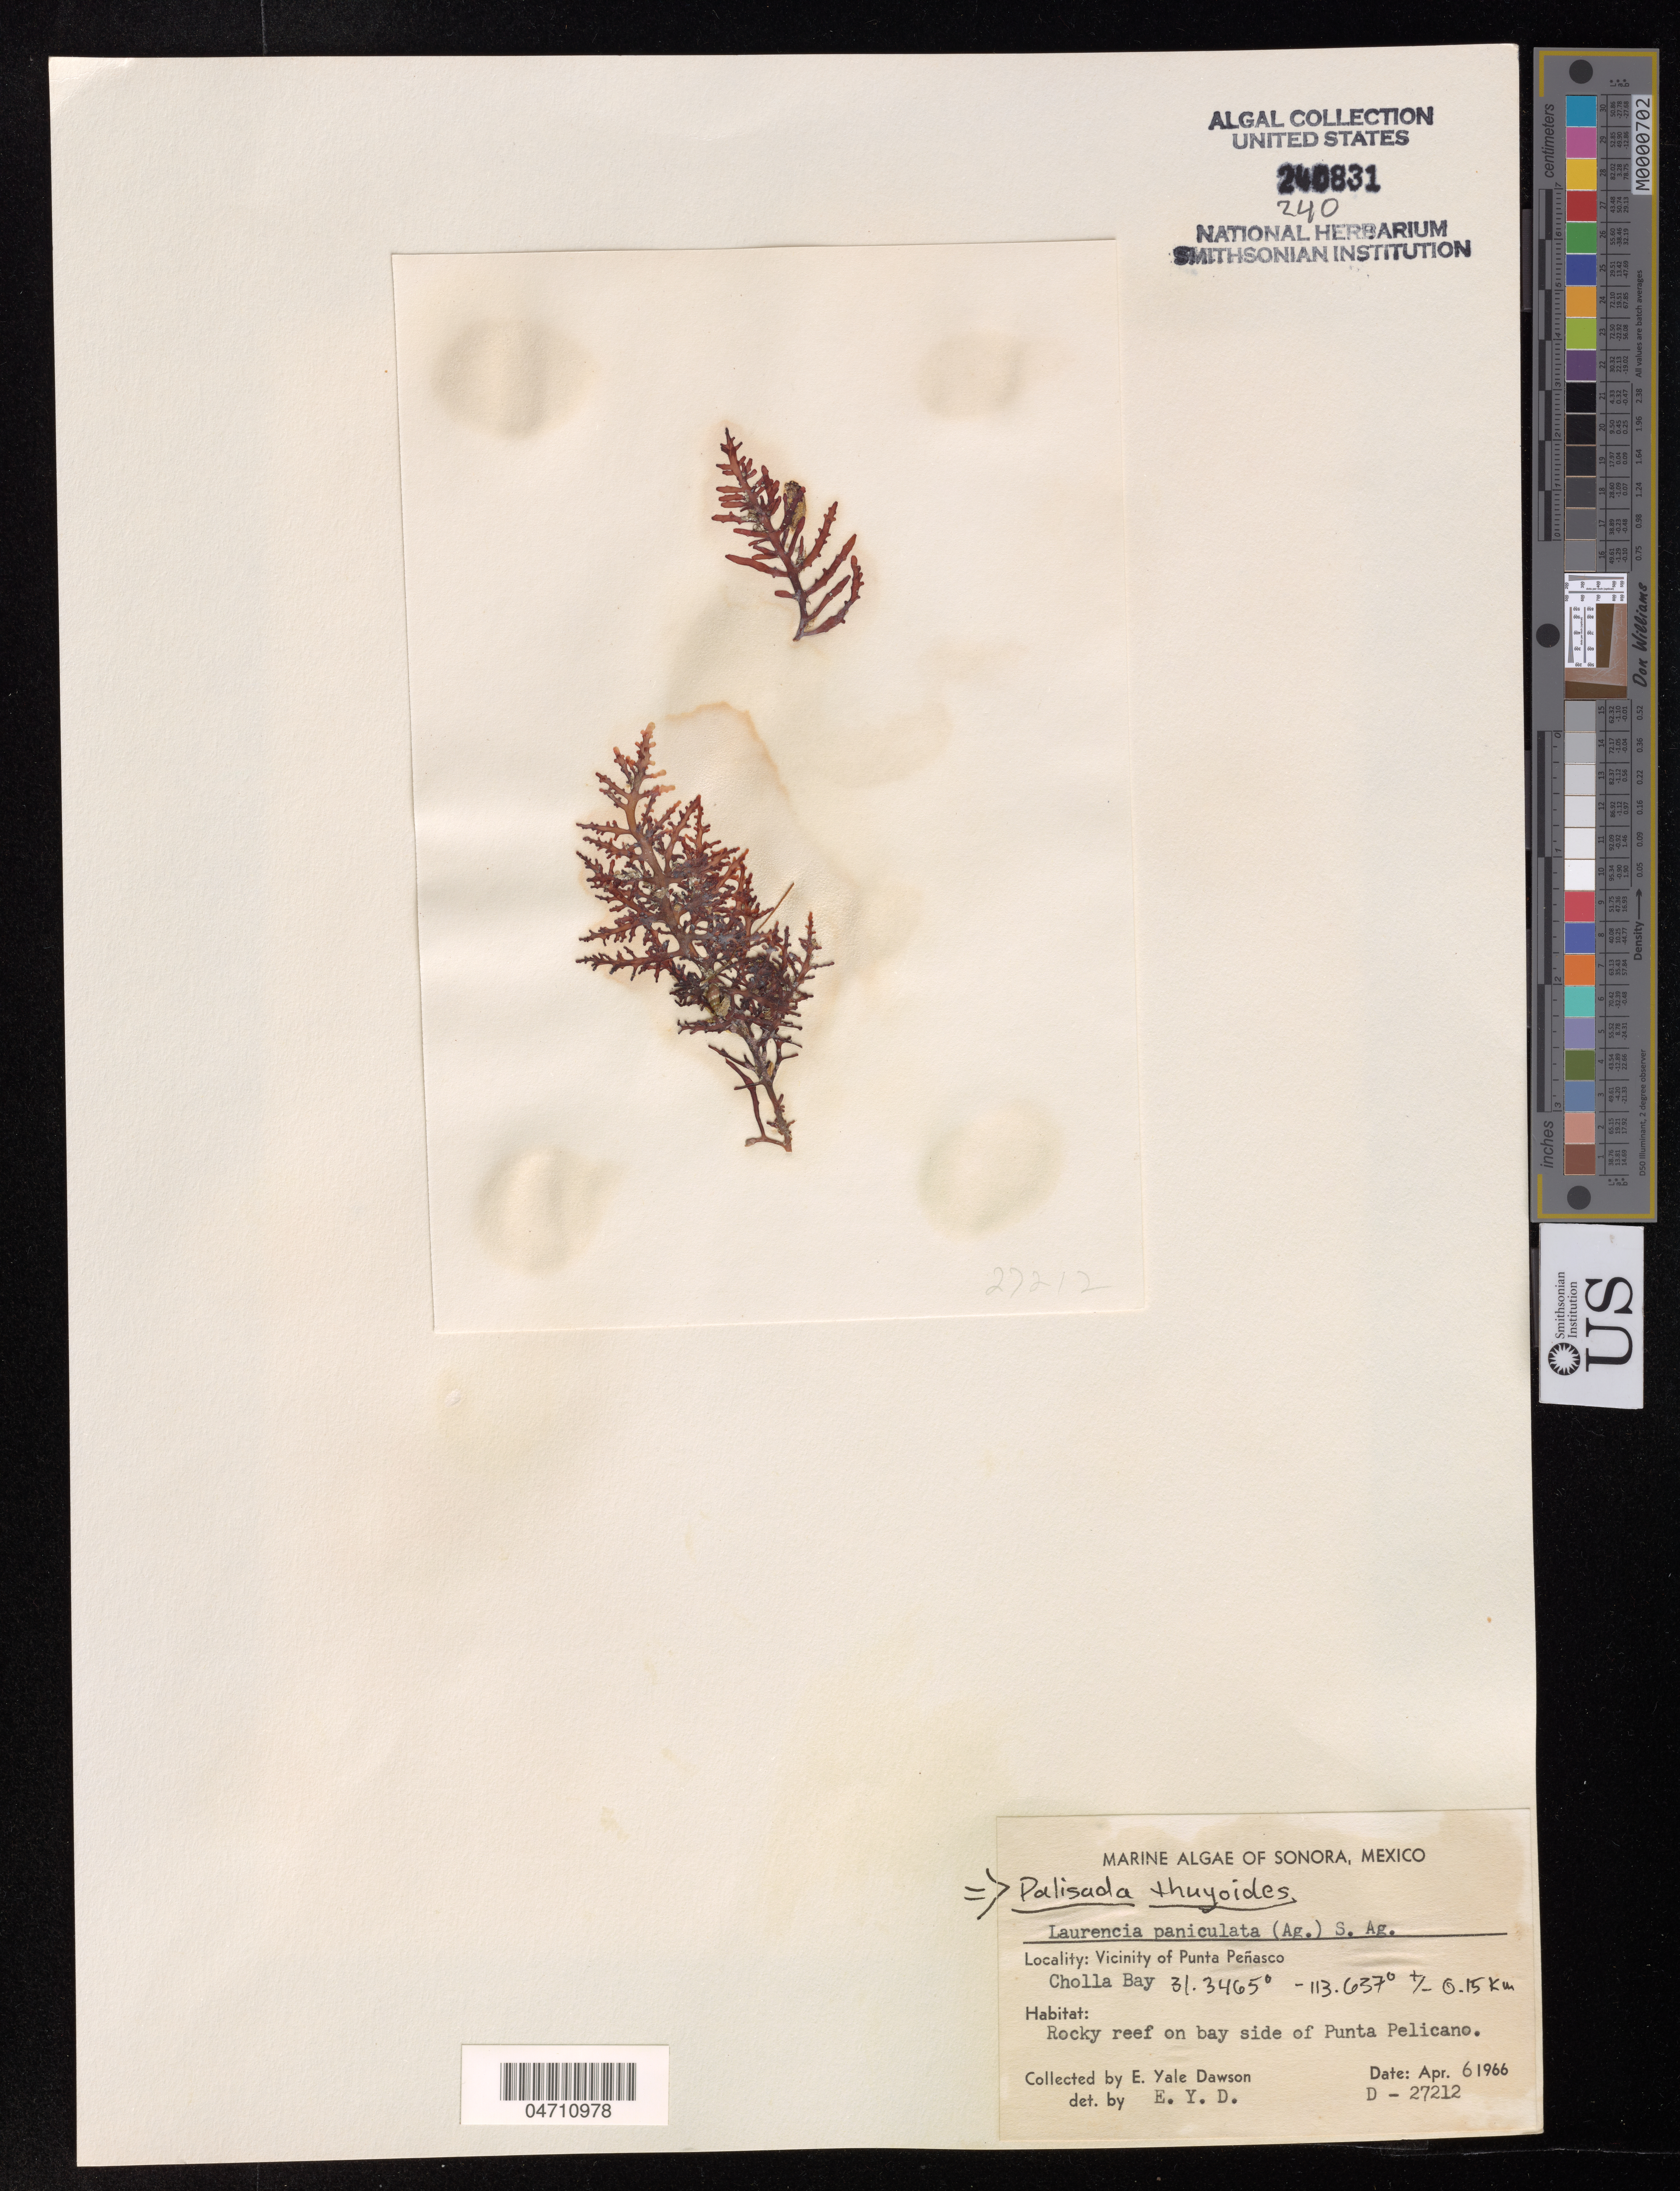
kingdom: Plantae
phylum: Rhodophyta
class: Florideophyceae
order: Ceramiales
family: Rhodomelaceae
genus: Palisada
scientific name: Palisada thuyoides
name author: (Kützing) Cassano et al.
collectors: E. Y. Dawson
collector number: D-27212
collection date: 1966-04-06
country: Mexico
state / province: Sonora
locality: Vicinity of Punta Peñasco, Cholla Bay.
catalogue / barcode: US 240831